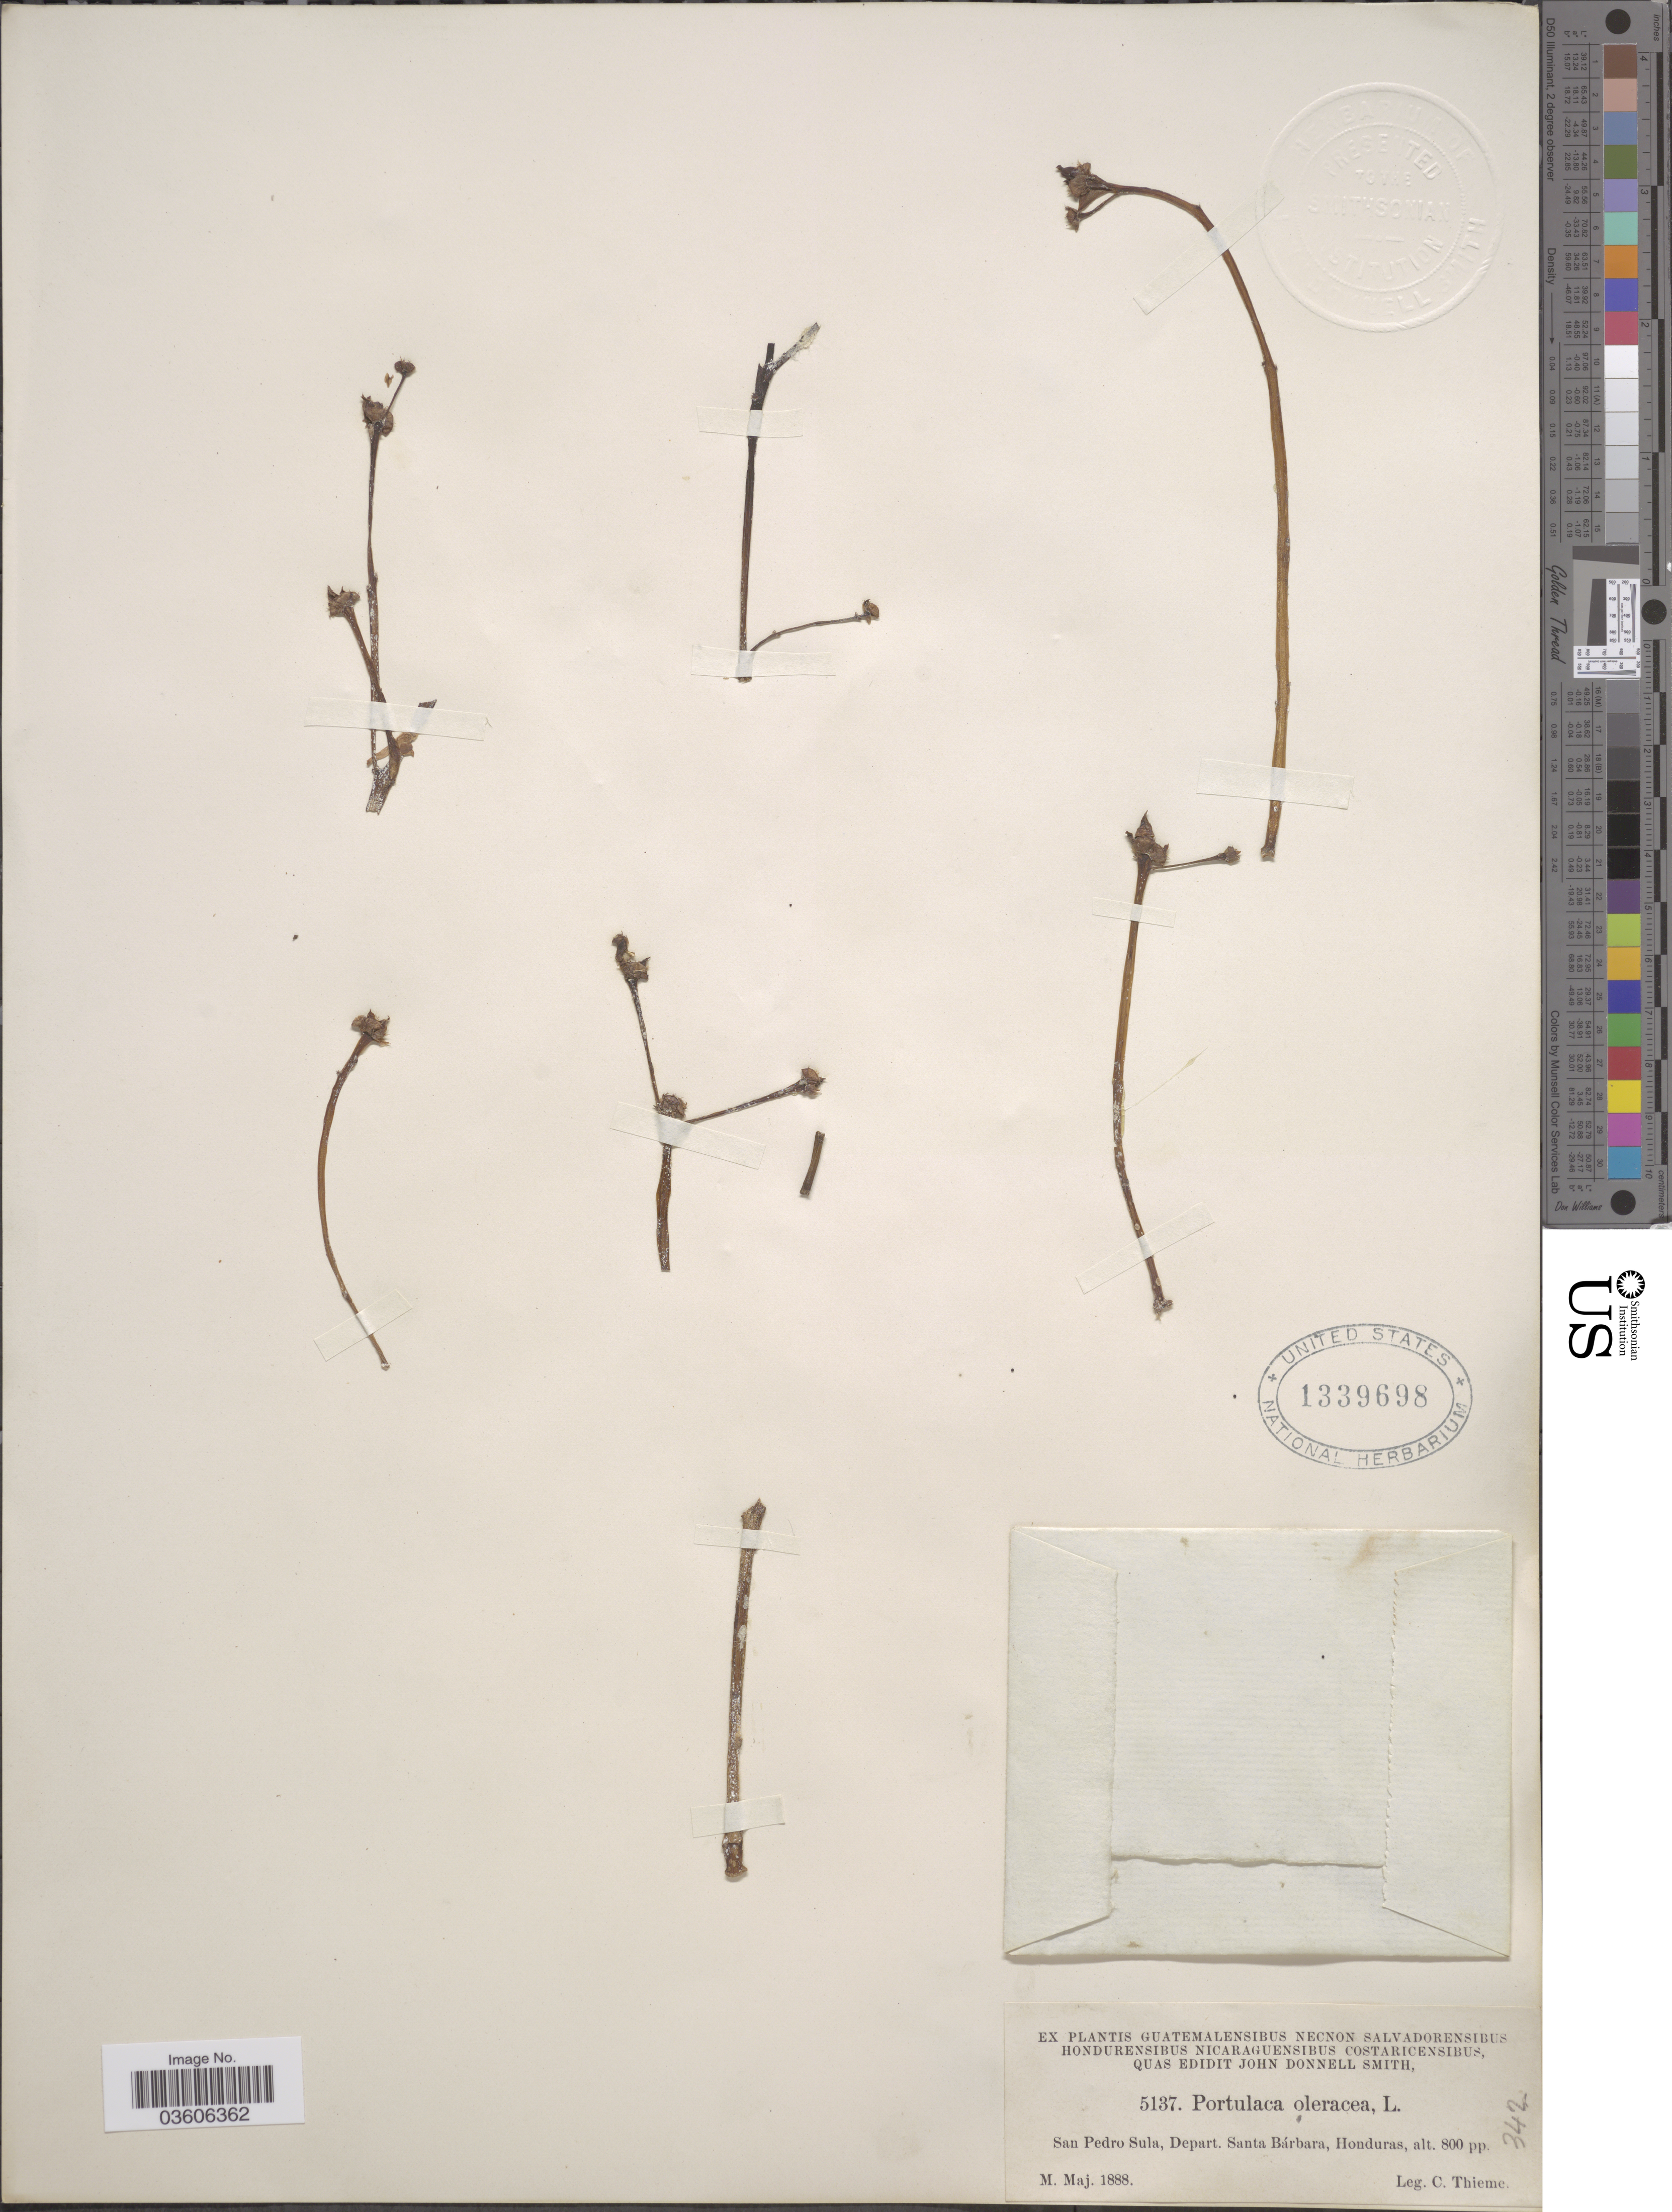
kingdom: Plantae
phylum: Tracheophyta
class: Magnoliopsida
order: Caryophyllales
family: Portulacaceae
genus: Portulaca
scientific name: Portulaca oleracea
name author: L.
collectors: C. Thieme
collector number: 5137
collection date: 1888-05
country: Honduras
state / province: Santa Barbara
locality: San Pedro Sula, Depart. Santa Bárbara.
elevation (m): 244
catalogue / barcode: US 1339698